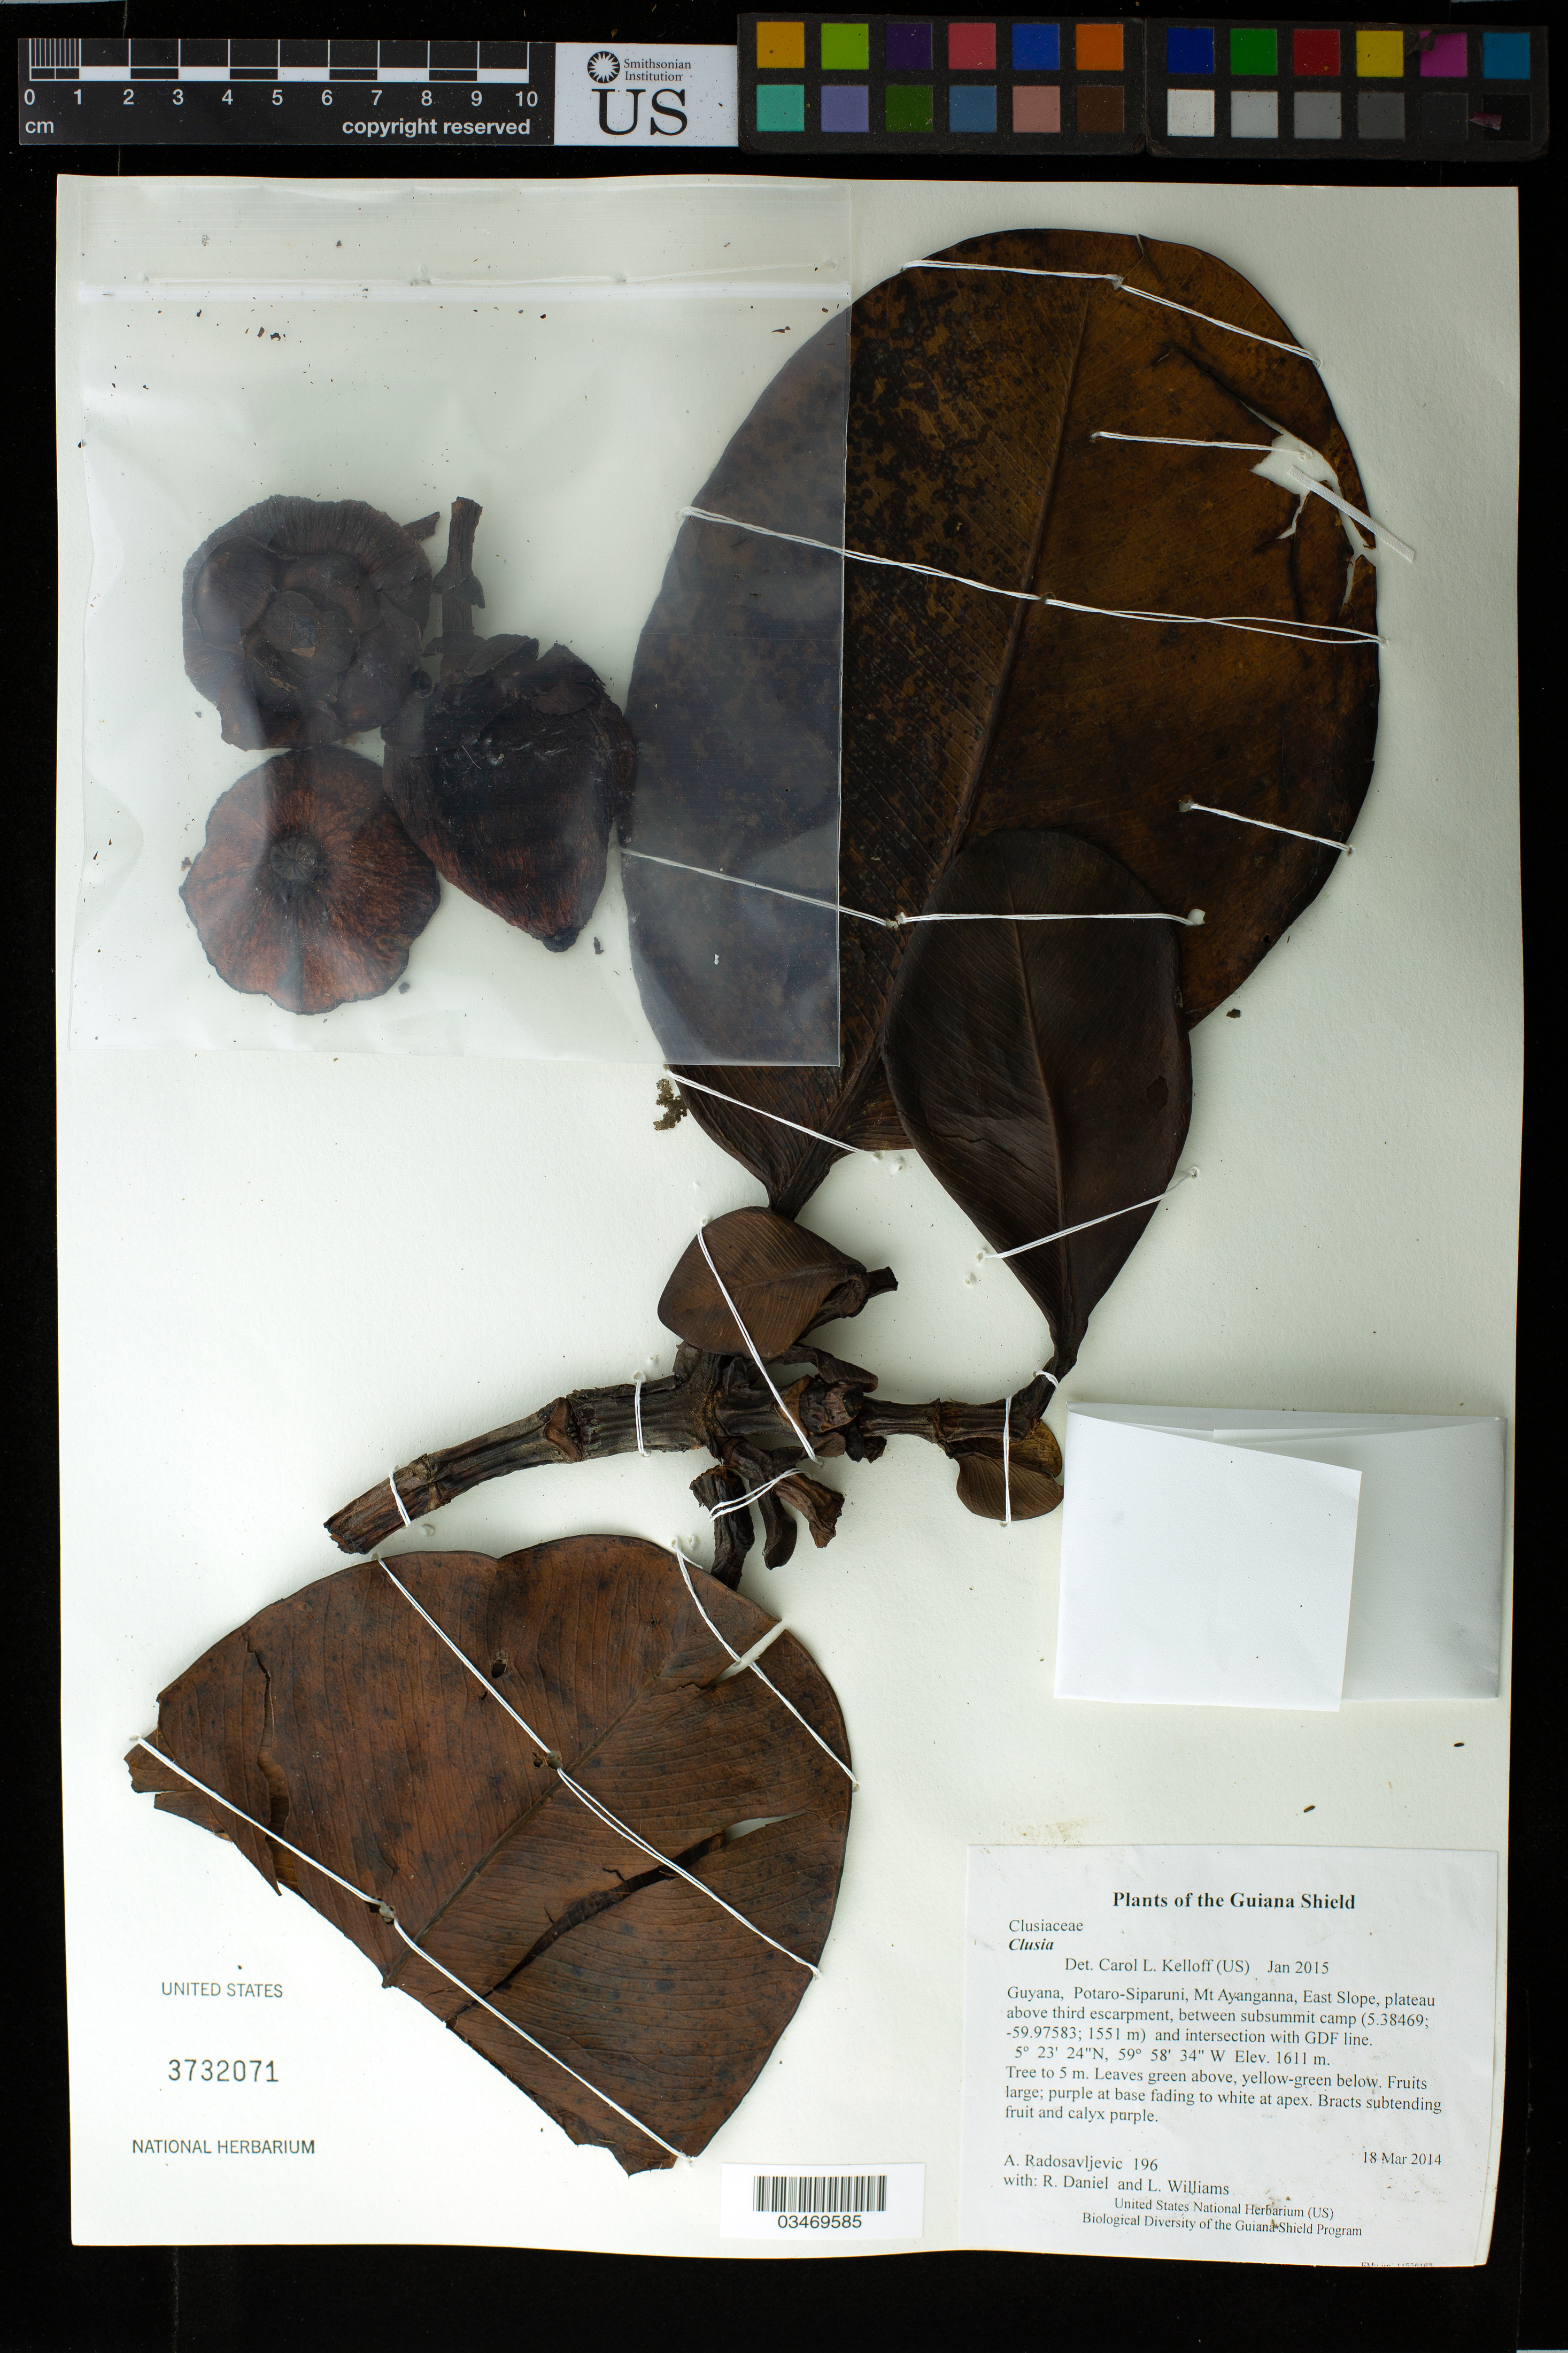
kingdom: Plantae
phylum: Tracheophyta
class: Magnoliopsida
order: Malpighiales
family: Clusiaceae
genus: Clusia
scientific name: Clusia sp.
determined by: Kelloff, Carol L., (US), Smithsonian Institution - National Museum of Natural History (UNITED STATES)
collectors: A. Radosavljevic, R. Daniel & L. Williams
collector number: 196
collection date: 2014-03-18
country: Guyana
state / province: Potaro-Siparuni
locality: Mt Ayanganna, East Slope, plateau above third escarpment, between subsummit camp (5.38469; -59.97583; 1551 m) and intersection with GDF line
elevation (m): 1611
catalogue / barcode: US 3732071